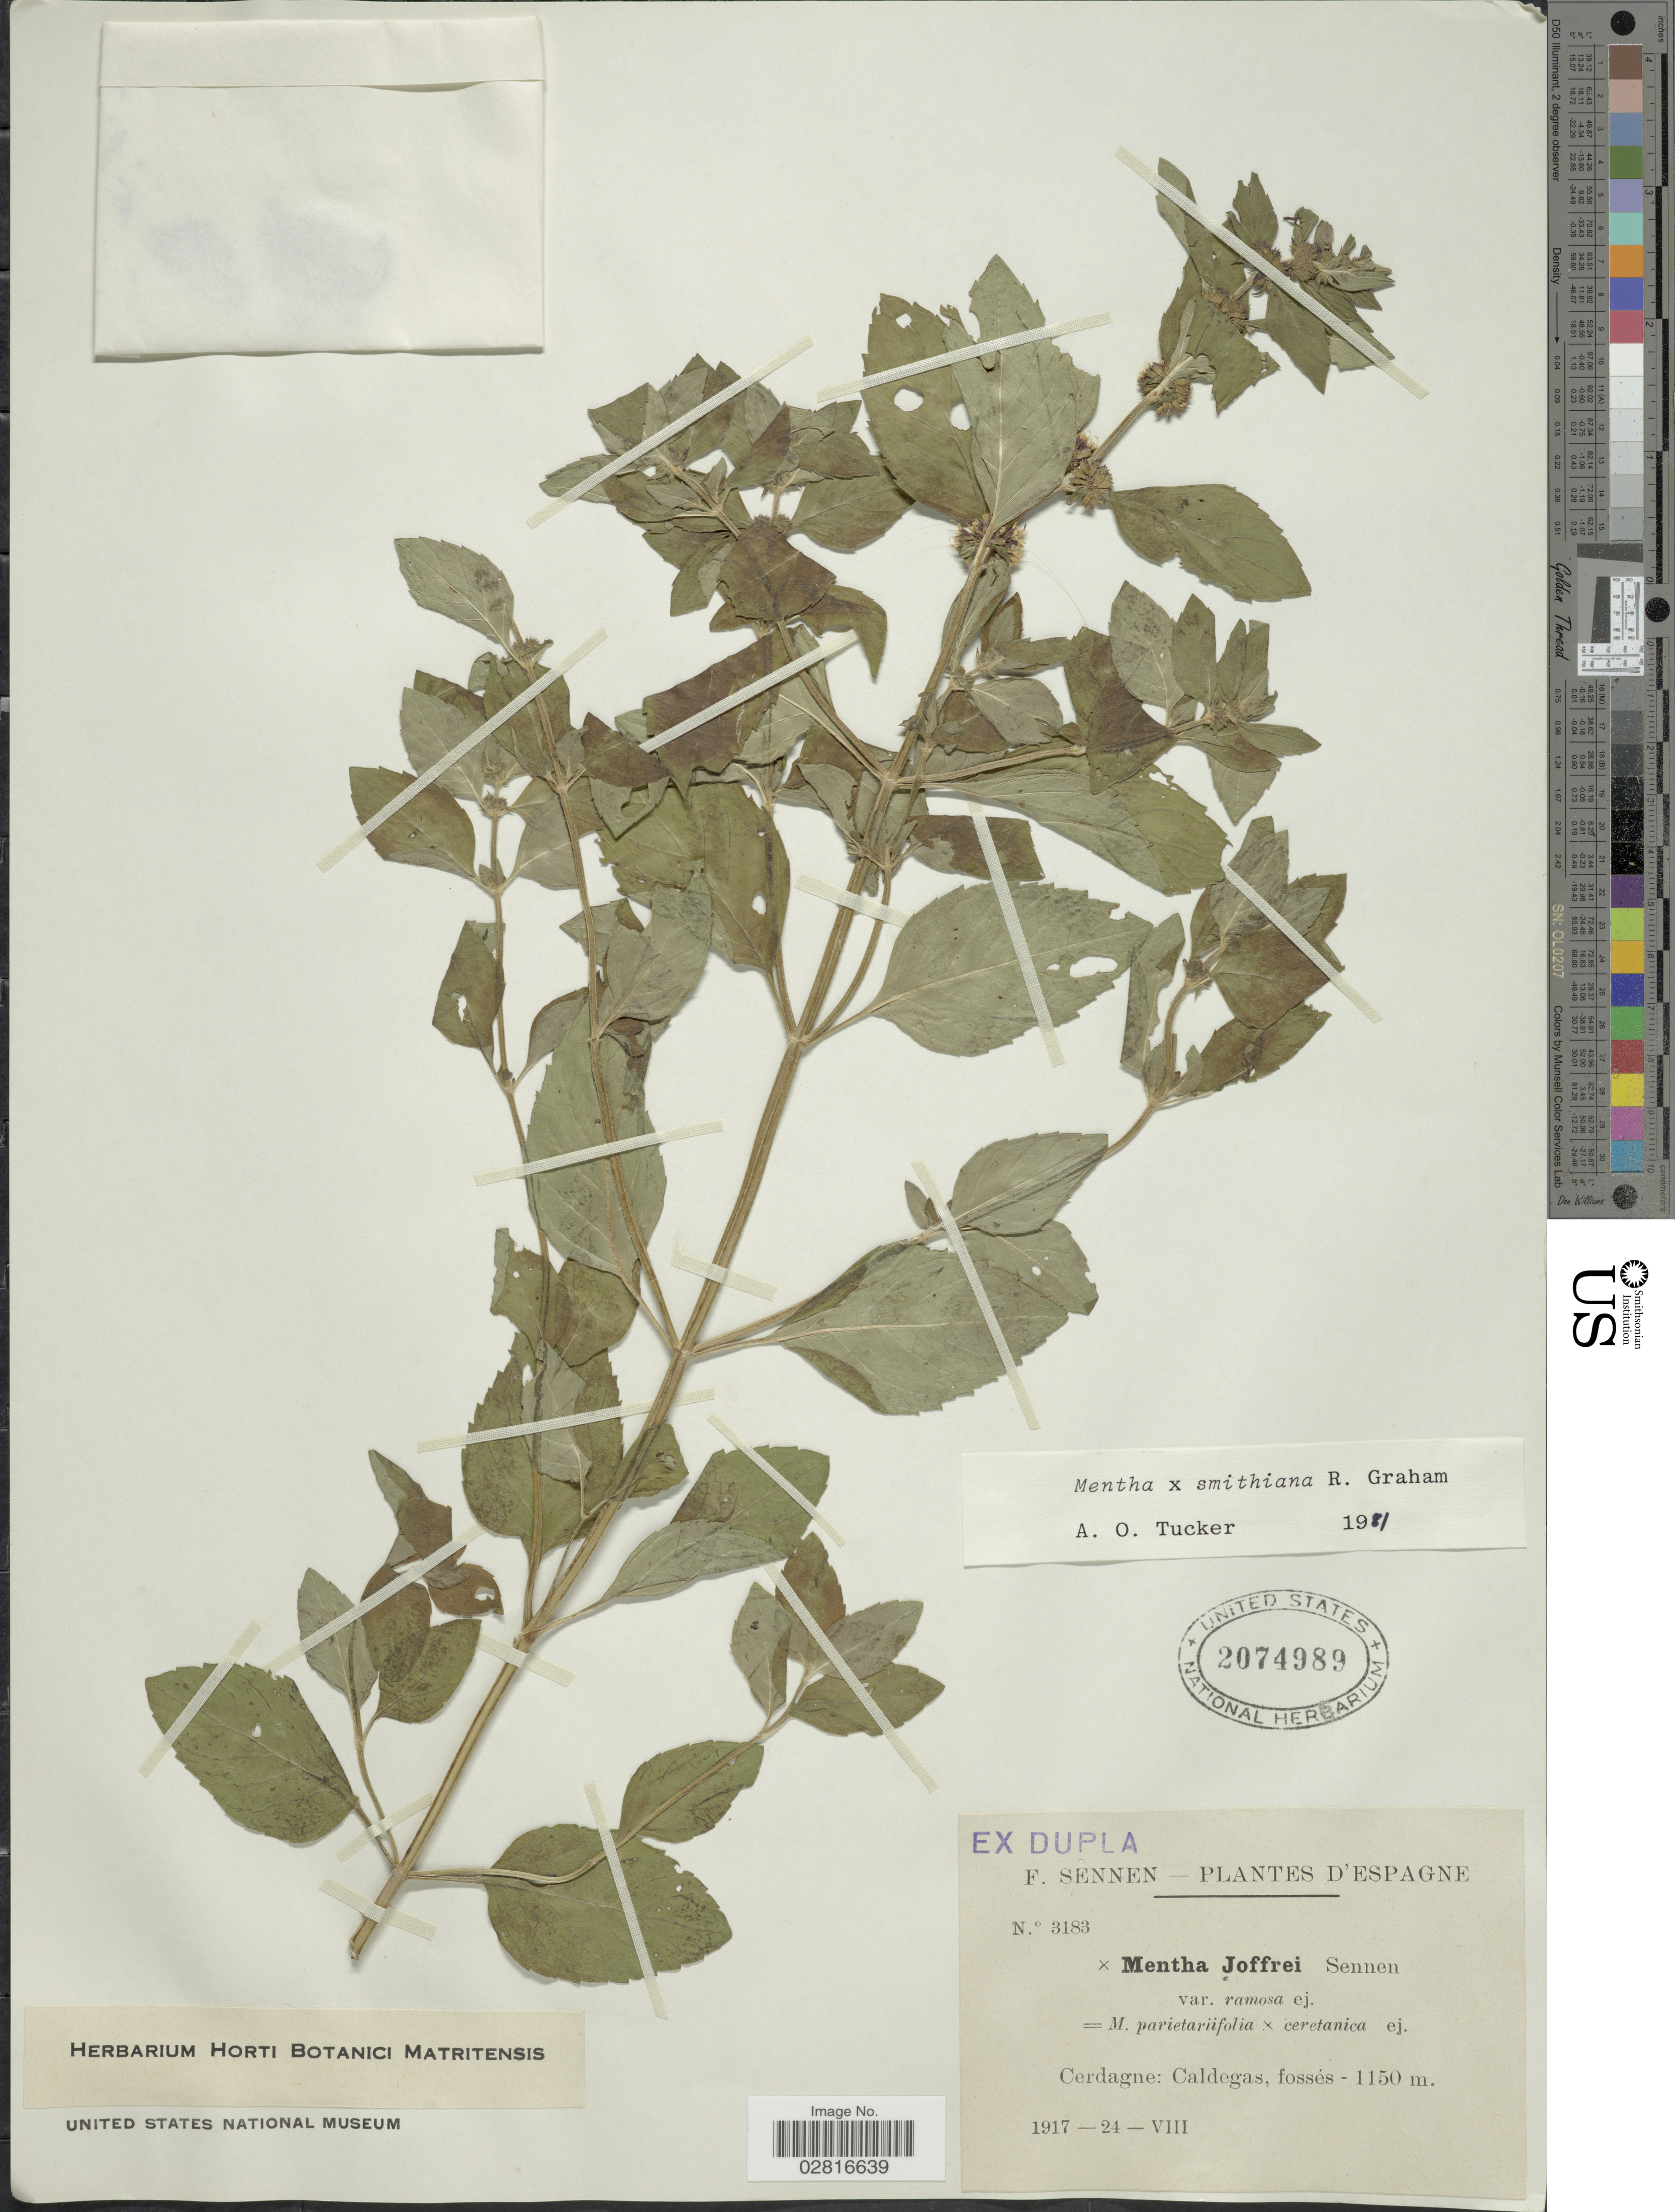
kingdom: Plantae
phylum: Tracheophyta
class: Magnoliopsida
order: Lamiales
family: Lamiaceae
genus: Mentha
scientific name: Mentha x smithiana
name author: R.A. Graham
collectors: E. Sennen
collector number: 3183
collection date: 1917-08-24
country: Spain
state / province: Islas Baleares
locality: Espagne. Cerdagne: Caldegas.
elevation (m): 1150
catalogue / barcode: US 2074989